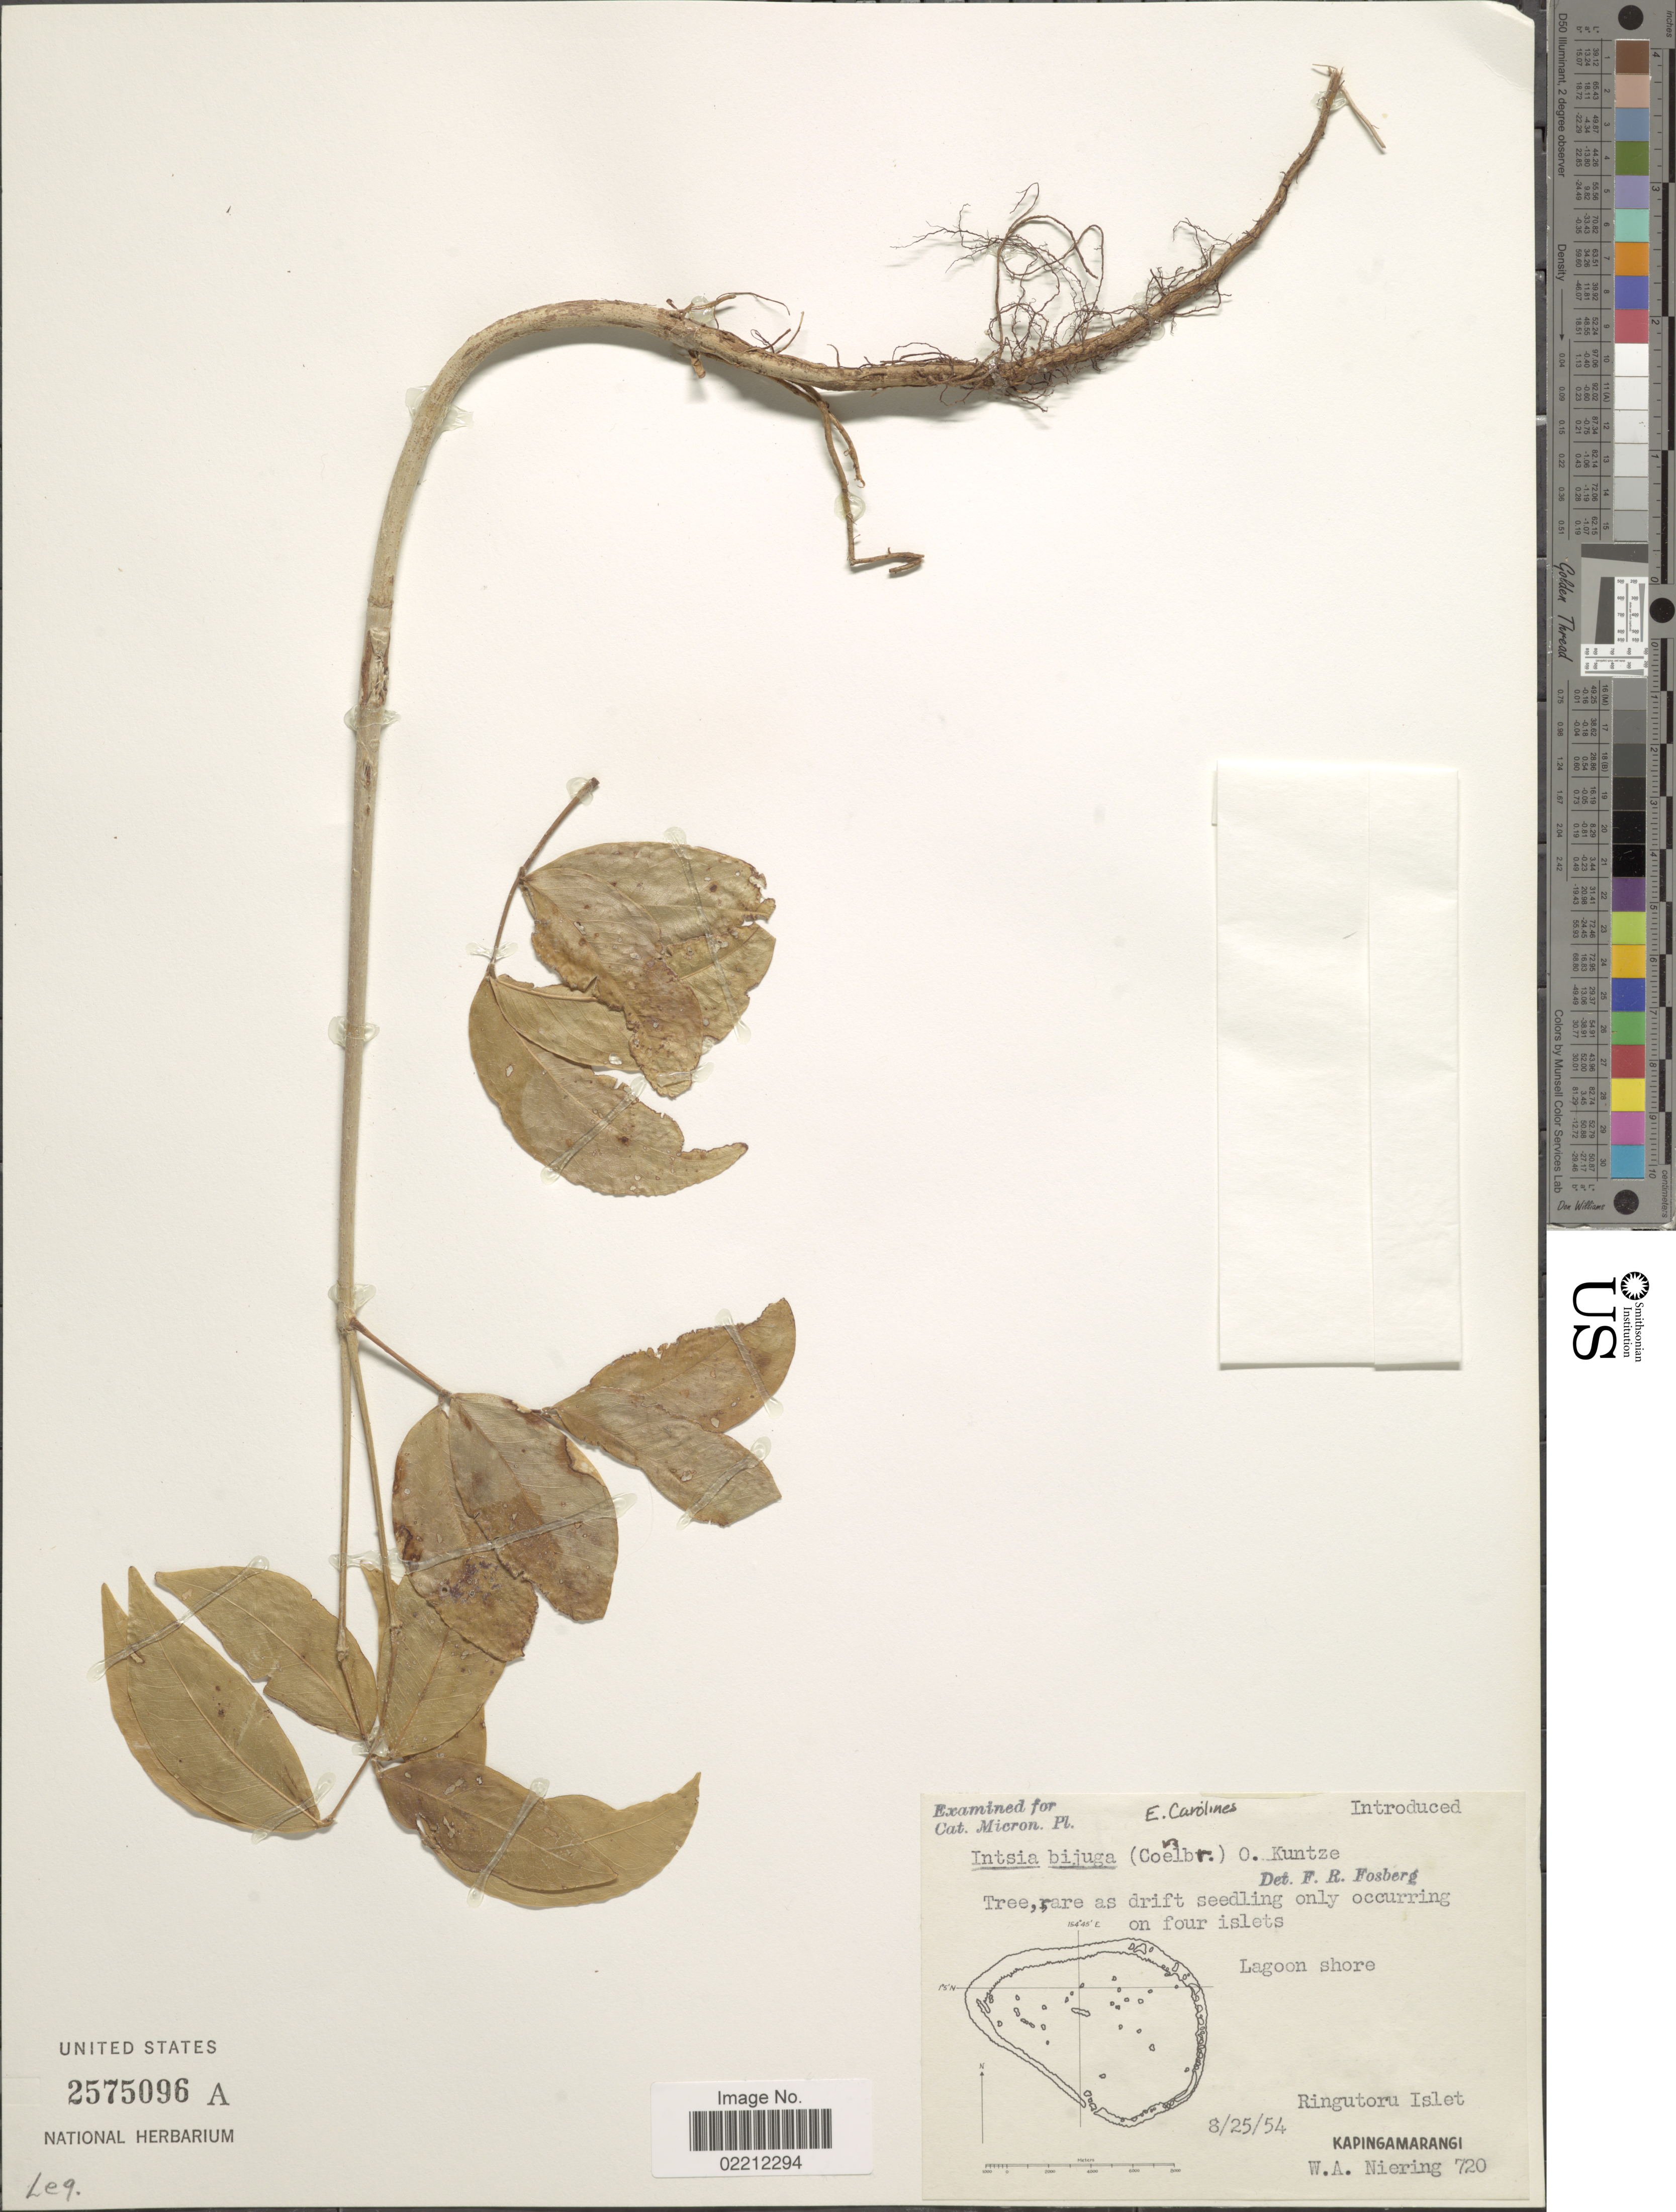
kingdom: Plantae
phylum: Tracheophyta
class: Magnoliopsida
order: Fabales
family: Fabaceae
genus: Intsia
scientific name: Intsia bijuga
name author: (Colebr.) Kuntze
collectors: W. Niering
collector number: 720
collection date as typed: Transcribed d/m/y: 25/8/54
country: Micronesia, Federated States of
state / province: Pohnpei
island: Kapingamarangi Atoll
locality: Lagoon Shore. Ringutoru Islet. Kapingamarangi.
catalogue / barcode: US 2575096A